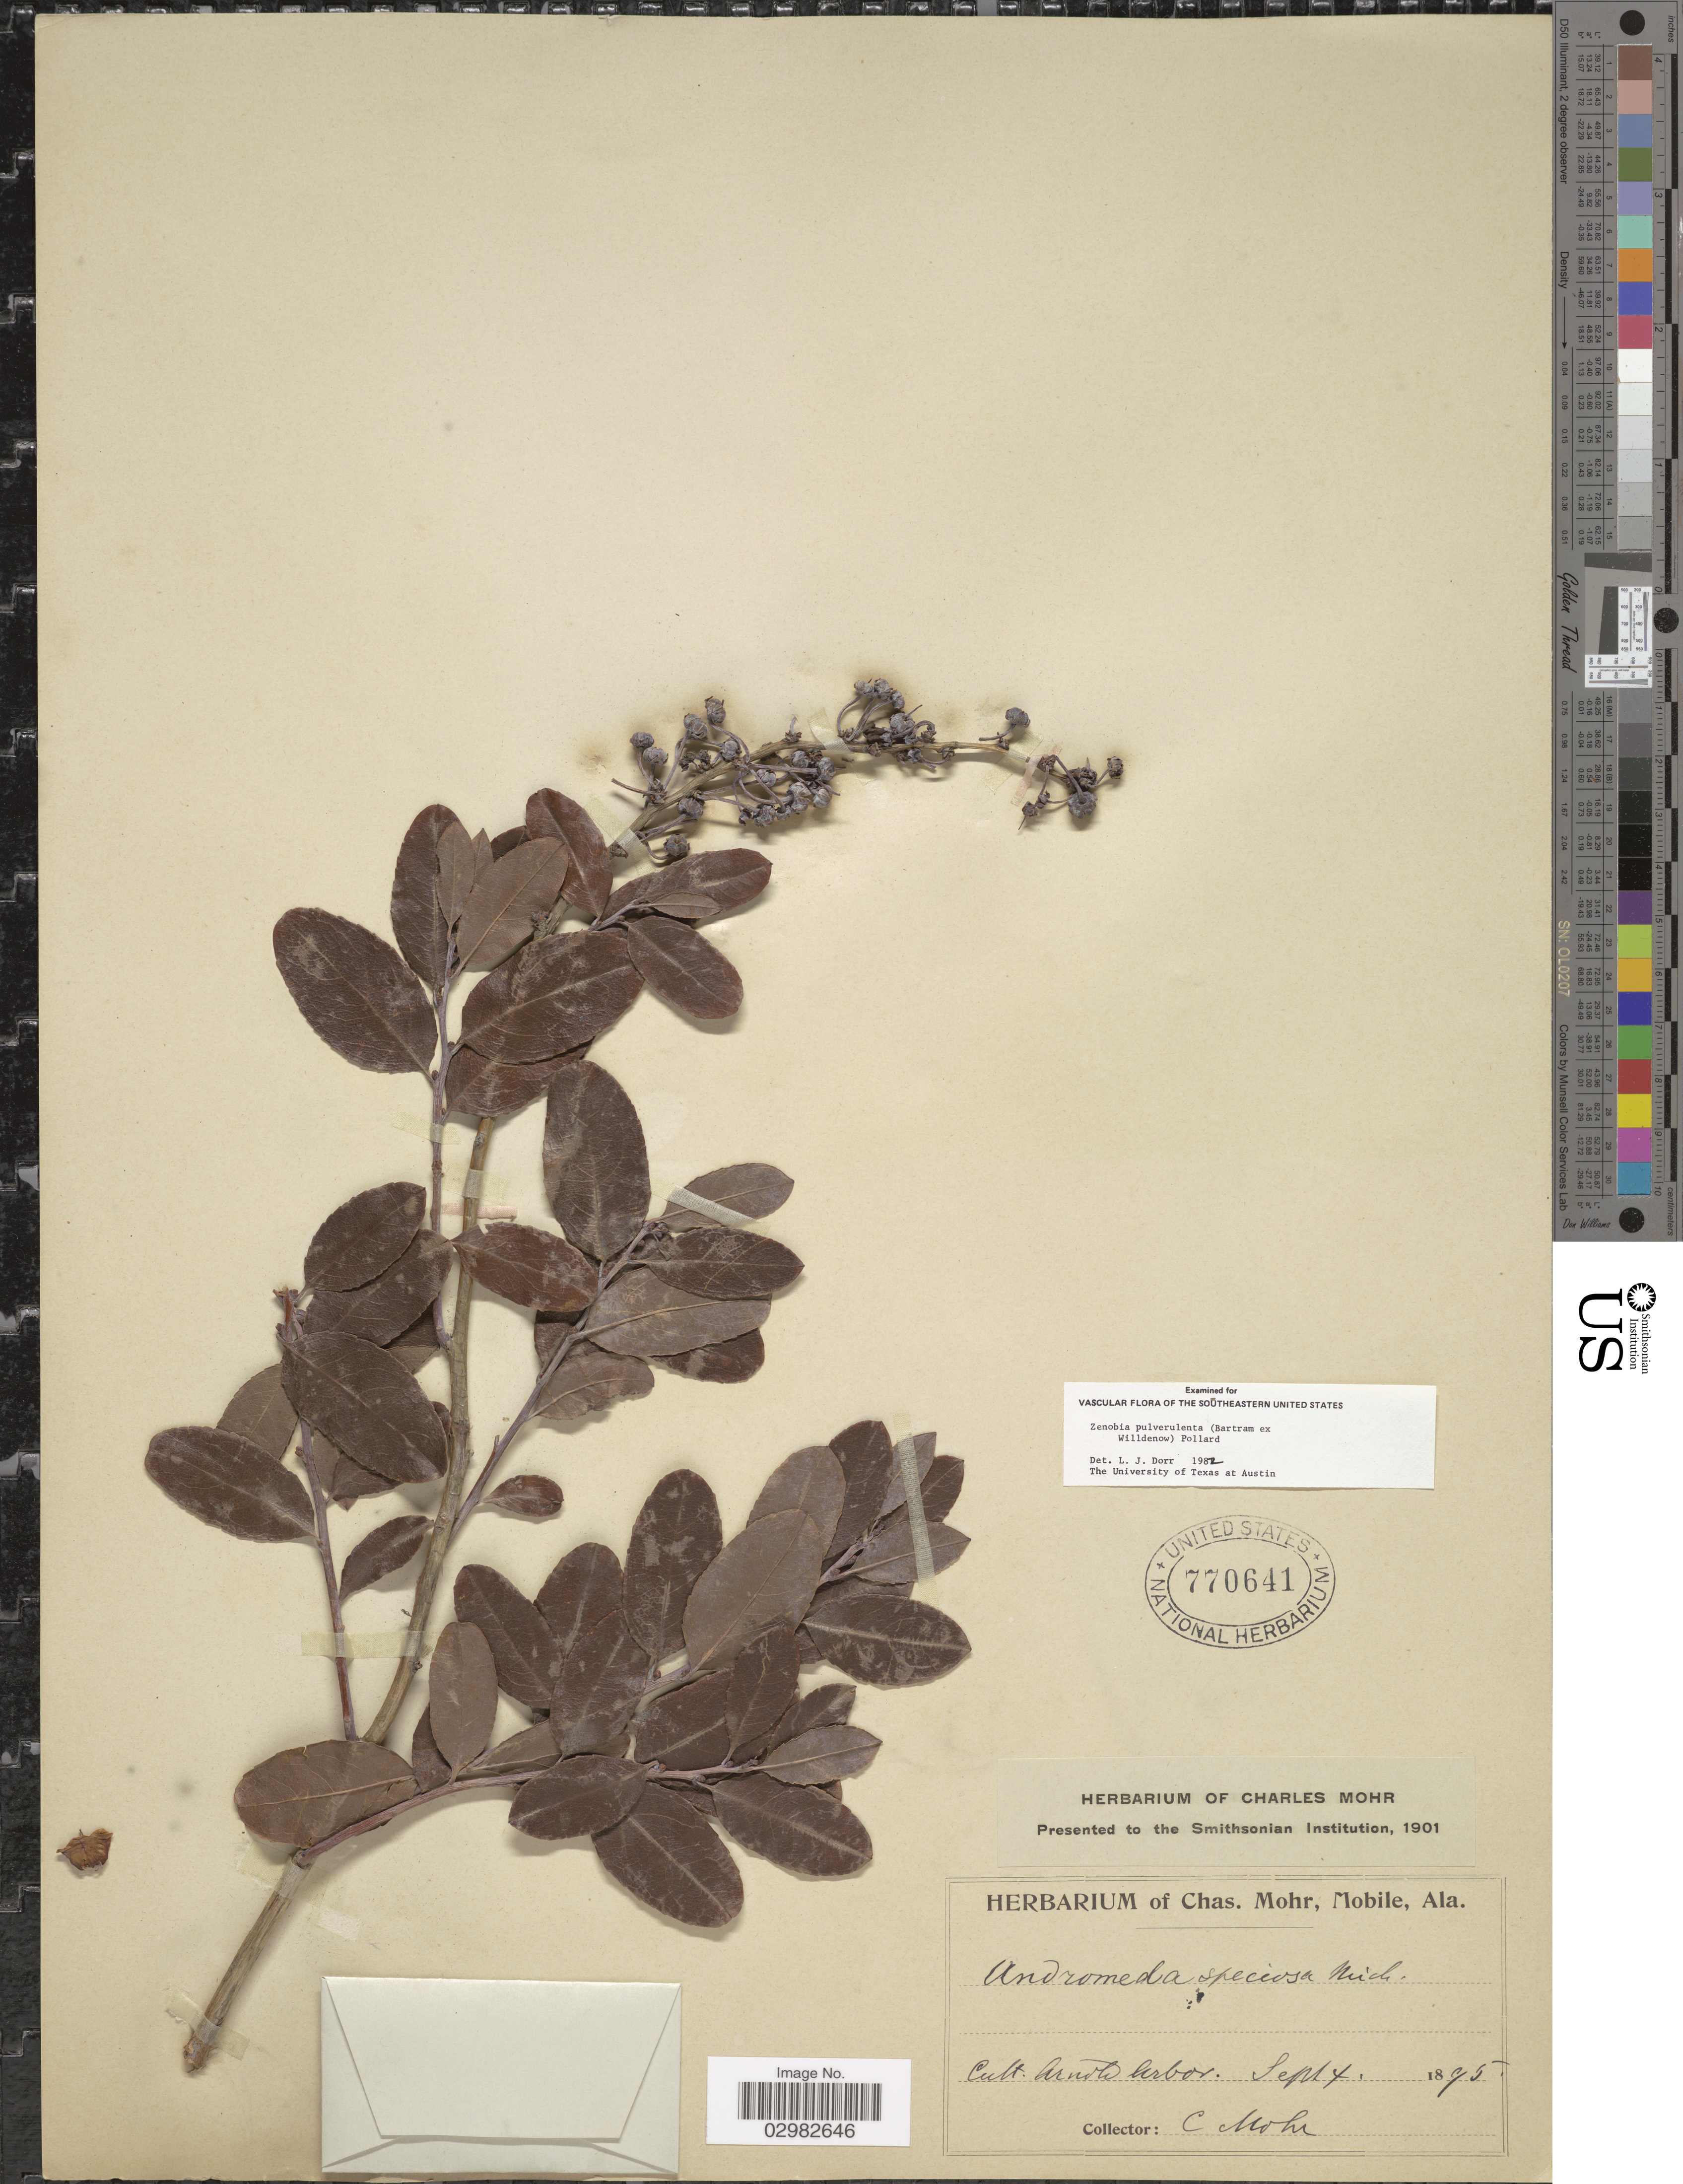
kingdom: Plantae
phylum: Tracheophyta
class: Magnoliopsida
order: Ericales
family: Ericaceae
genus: Zenobia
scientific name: Zenobia pulverulenta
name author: (W. Bartram ex Willd.) Pollard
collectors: Mohr, C. T. (herbarium)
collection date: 1895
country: United States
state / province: New Hampshire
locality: Arnold Arbor.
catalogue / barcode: US 770641